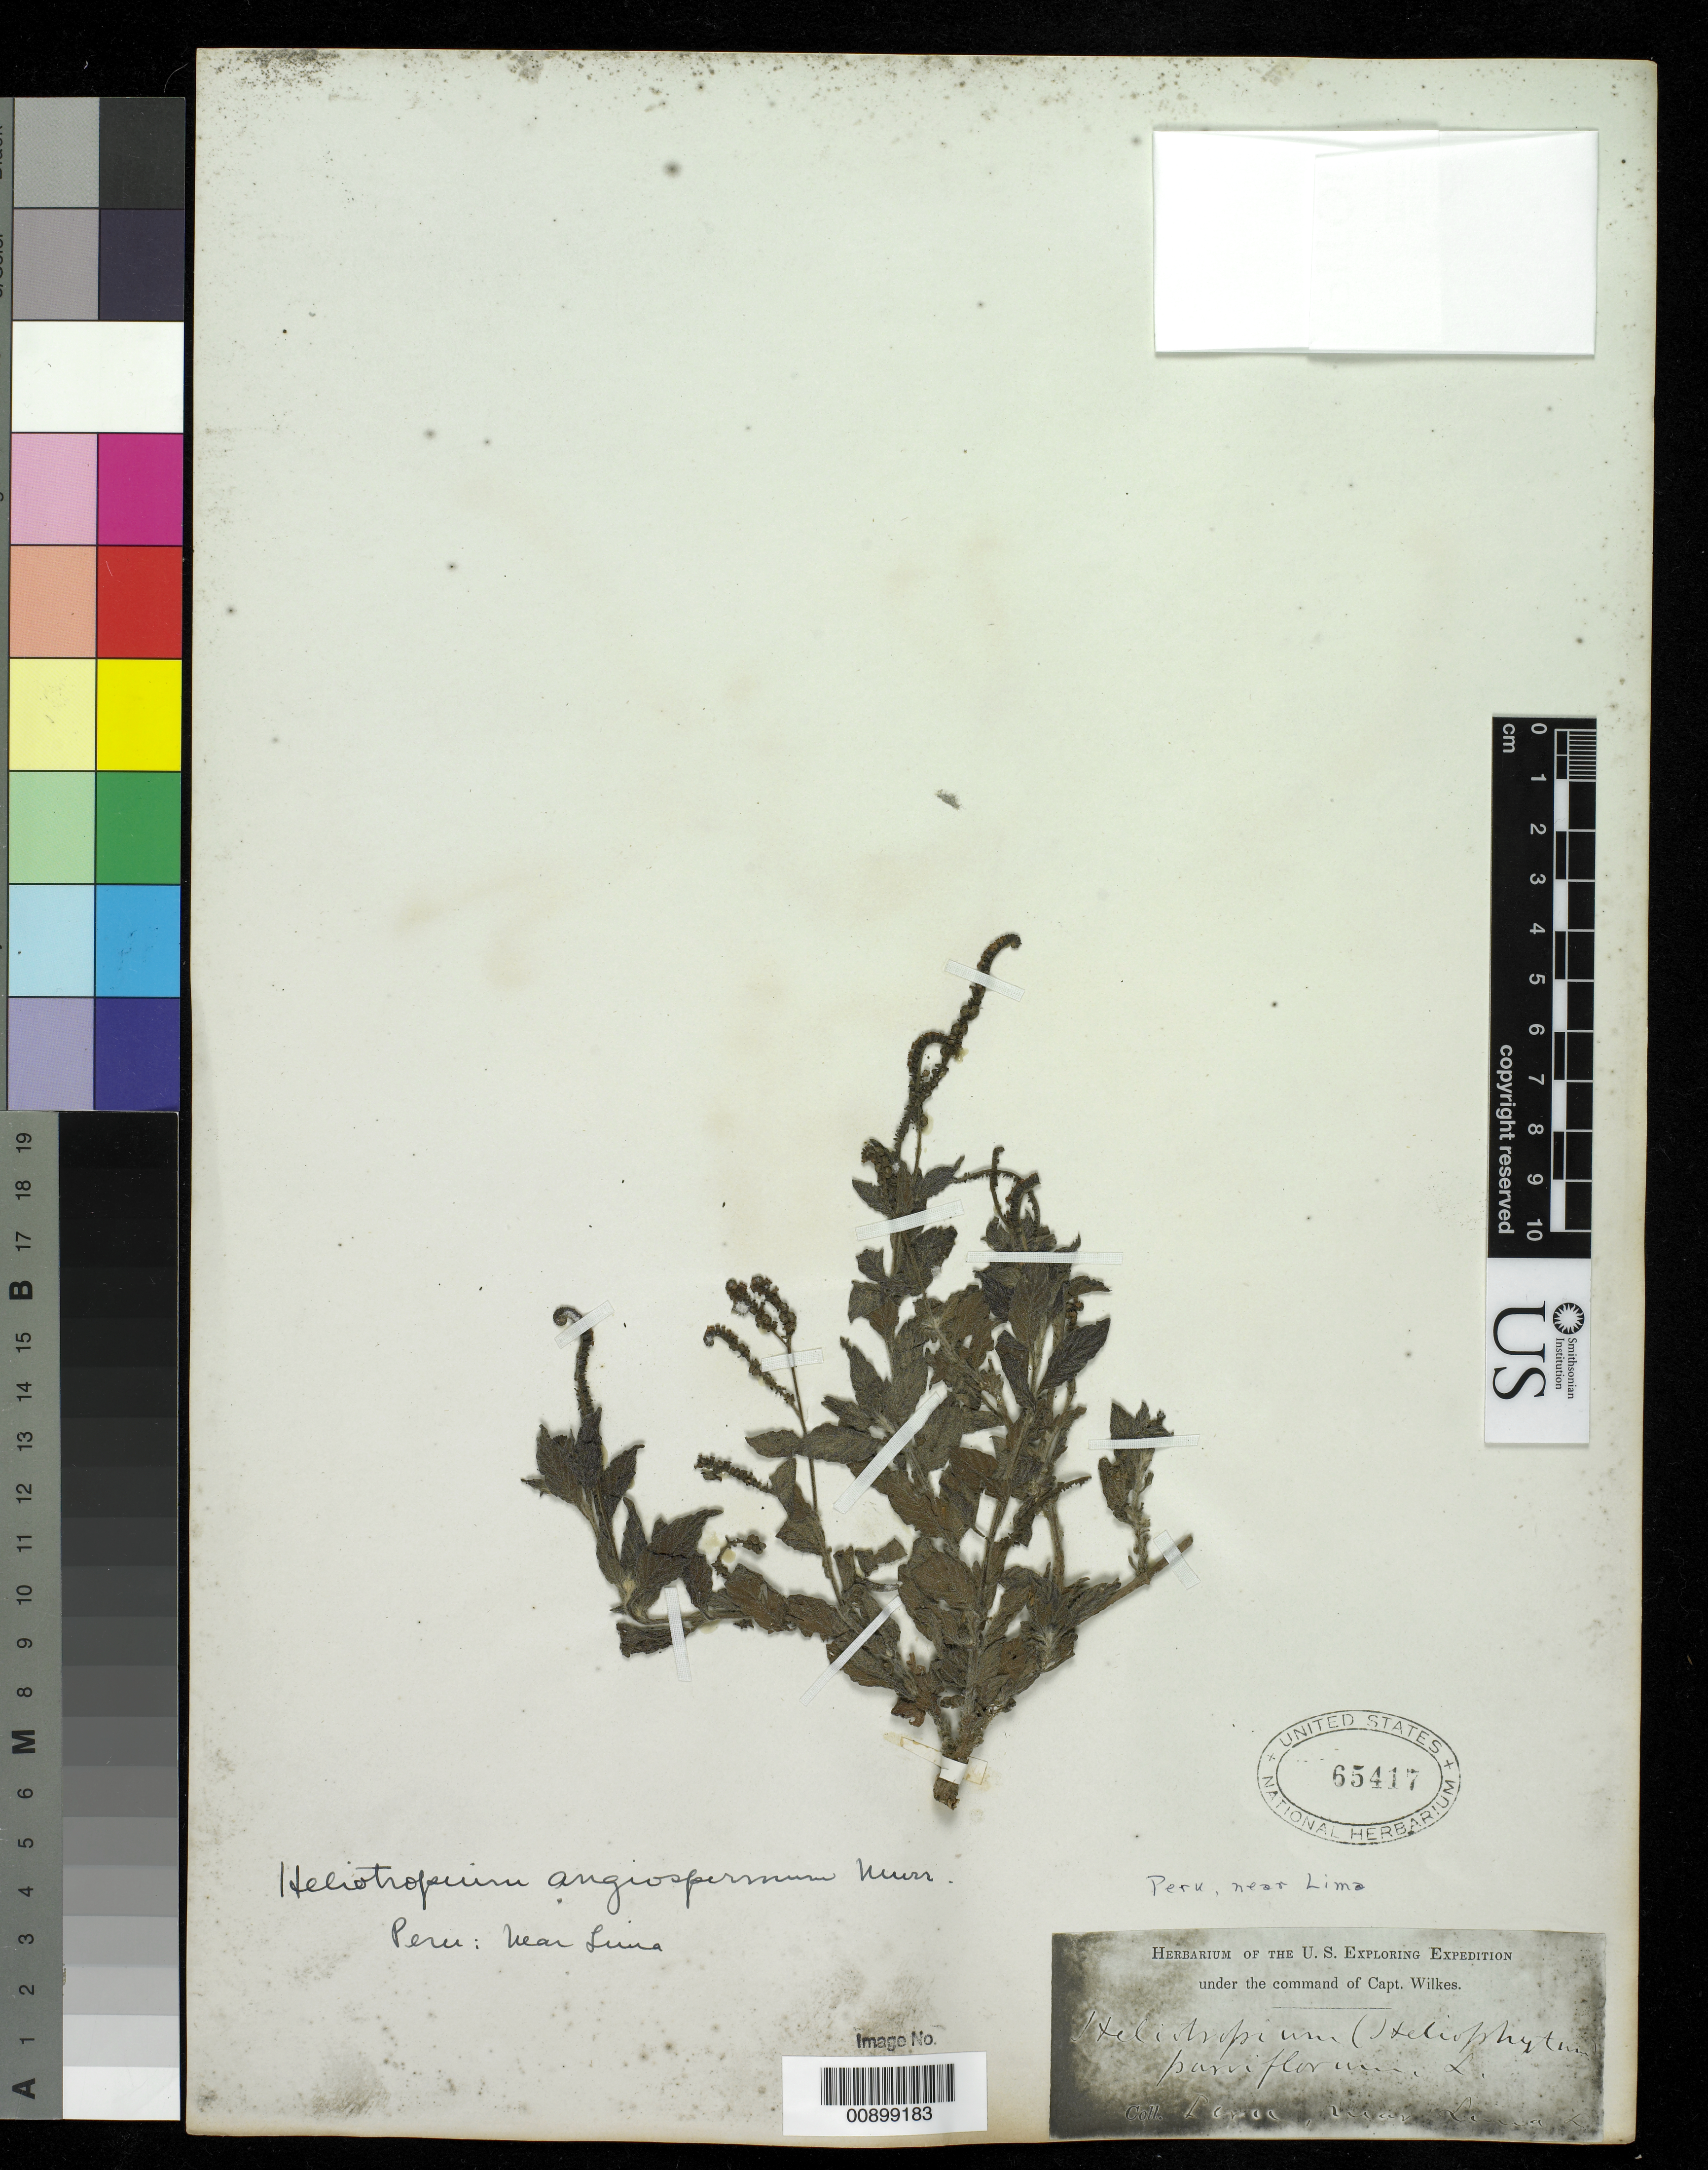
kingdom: Plantae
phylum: Tracheophyta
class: Magnoliopsida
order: Boraginales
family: Heliotropiaceae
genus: Heliotropium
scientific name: Heliotropium angiospermum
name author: Murray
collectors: Wilkes Explor. Exped.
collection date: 1838/1842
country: Peru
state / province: Lima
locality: Peru, near Lima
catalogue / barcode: US 65417